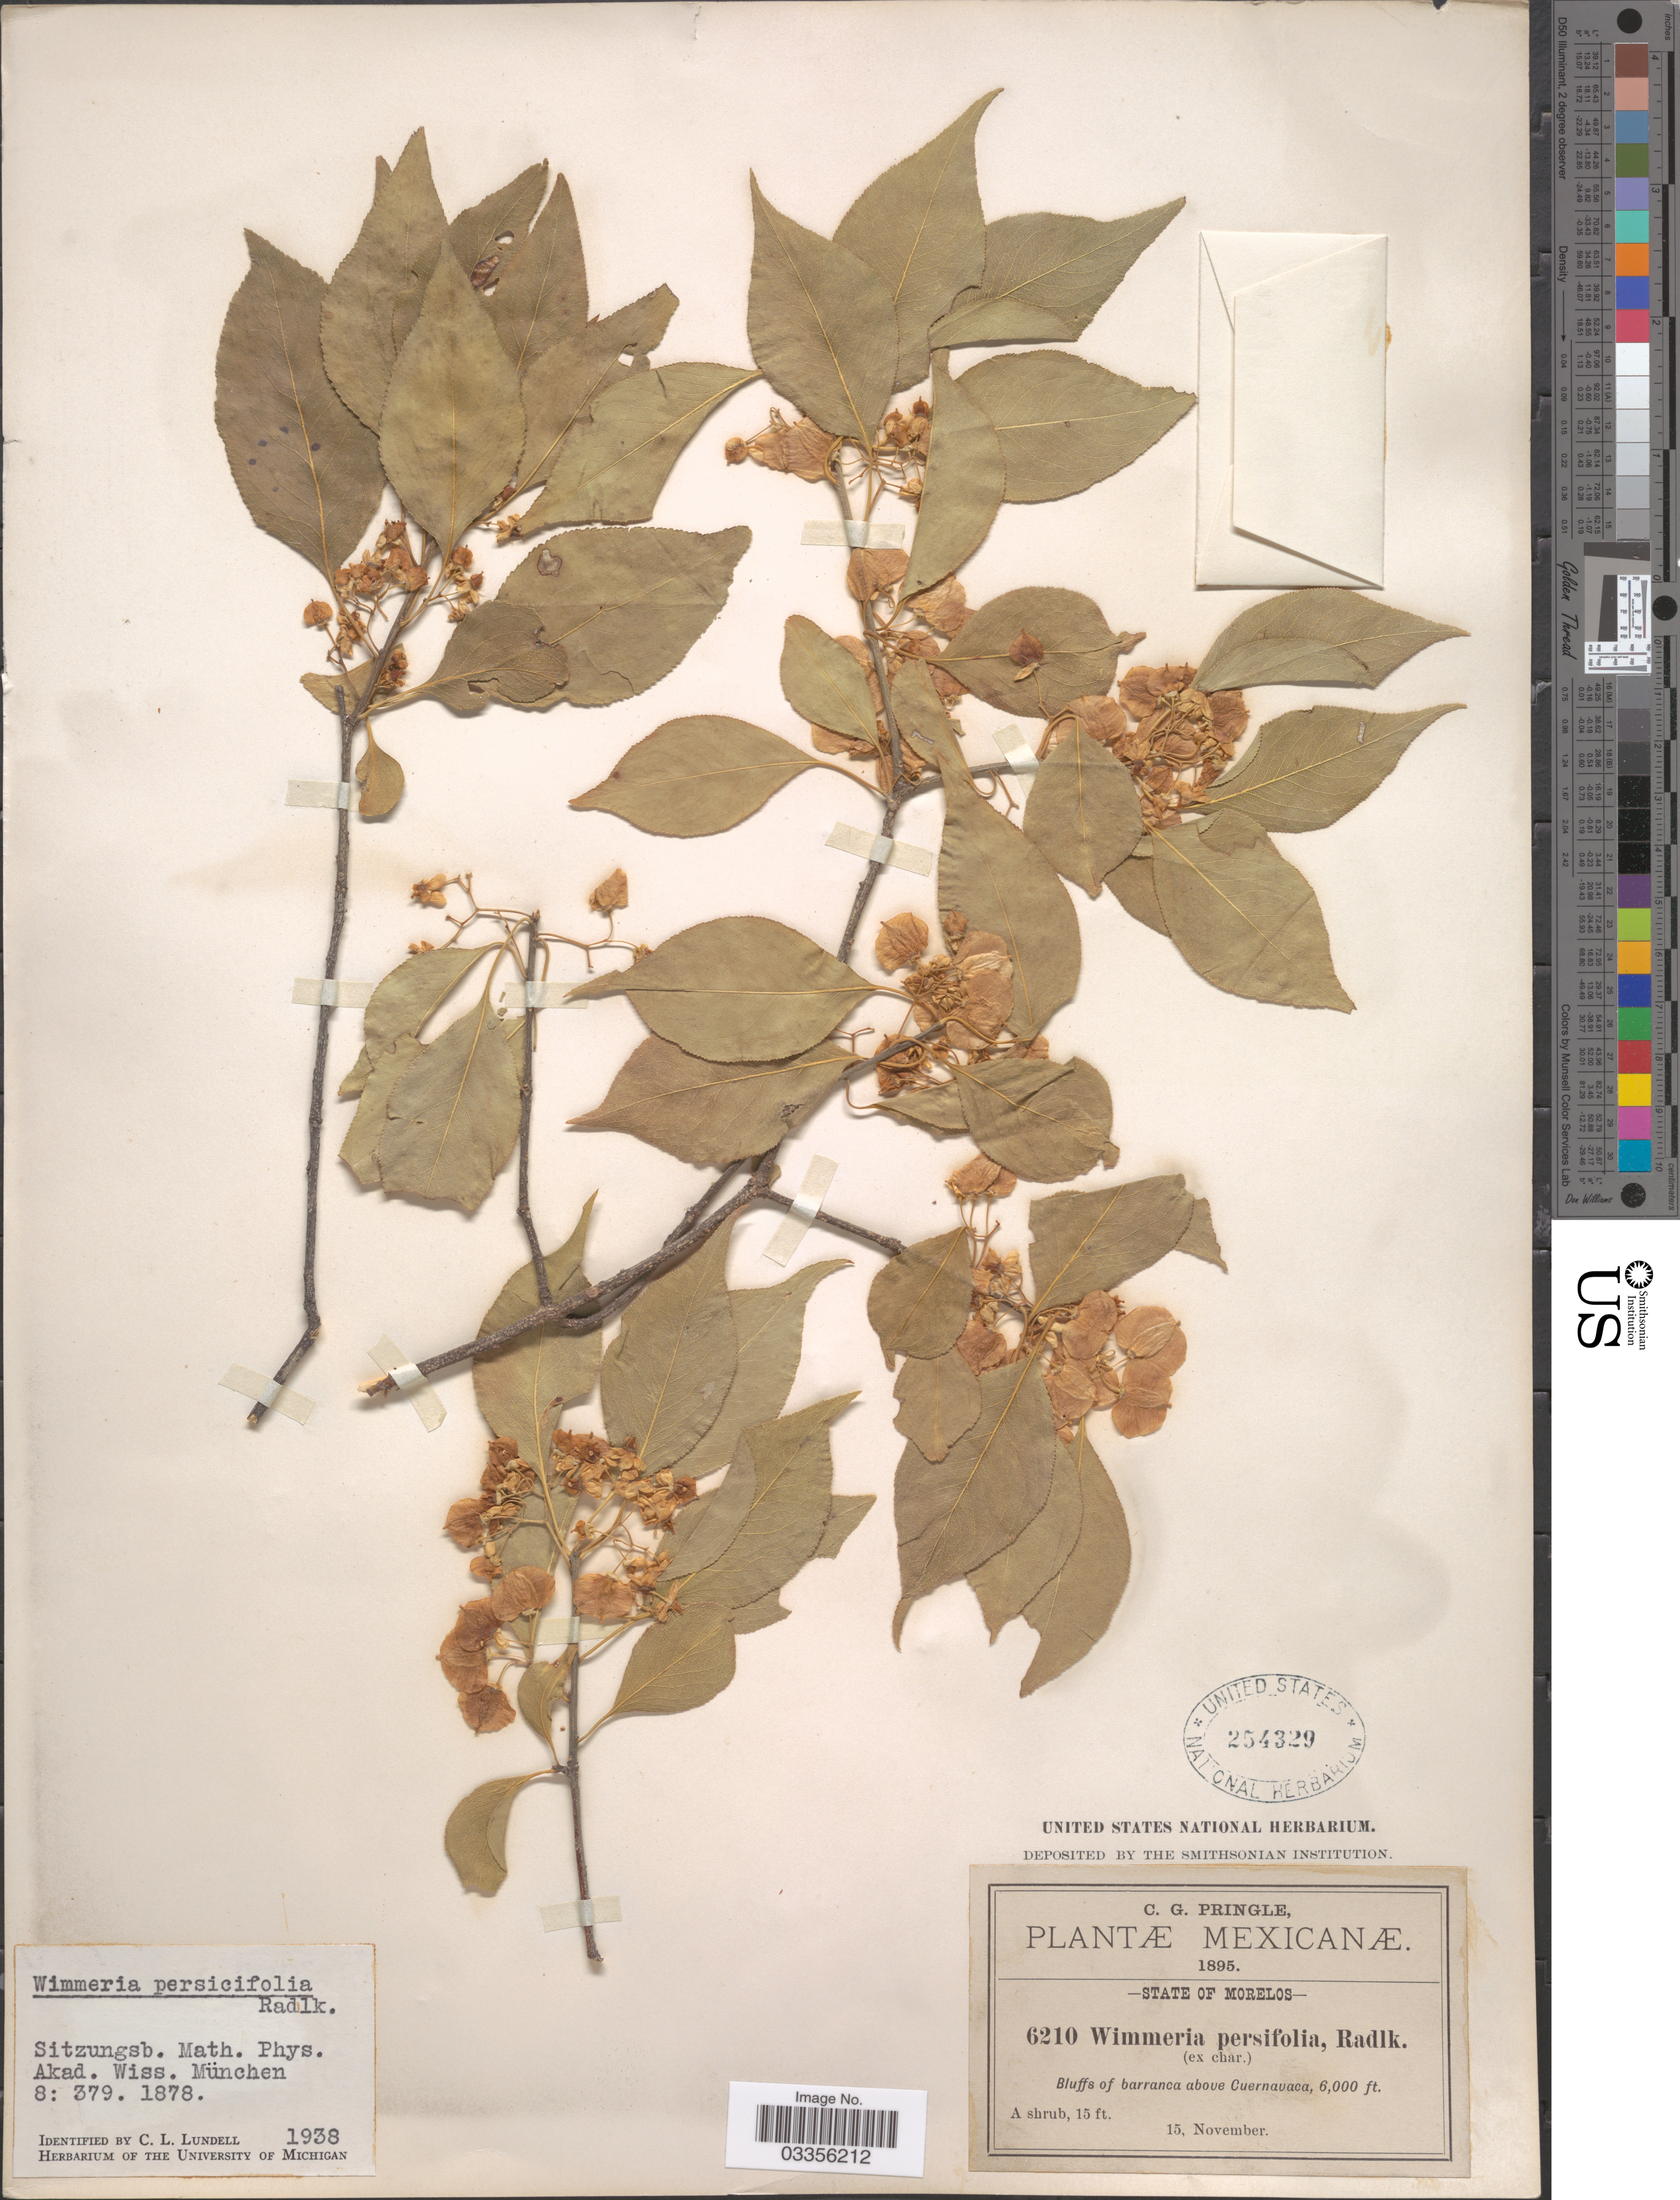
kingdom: Plantae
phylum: Tracheophyta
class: Magnoliopsida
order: Celastrales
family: Celastraceae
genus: Wimmeria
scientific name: Wimmeria persicifolia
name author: Radlk.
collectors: C. G. Pringle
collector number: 6210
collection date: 1895-11-15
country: Mexico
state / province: Morelos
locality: Bluffs of barranca above Cuernavaca.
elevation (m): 1829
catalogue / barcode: US 254329